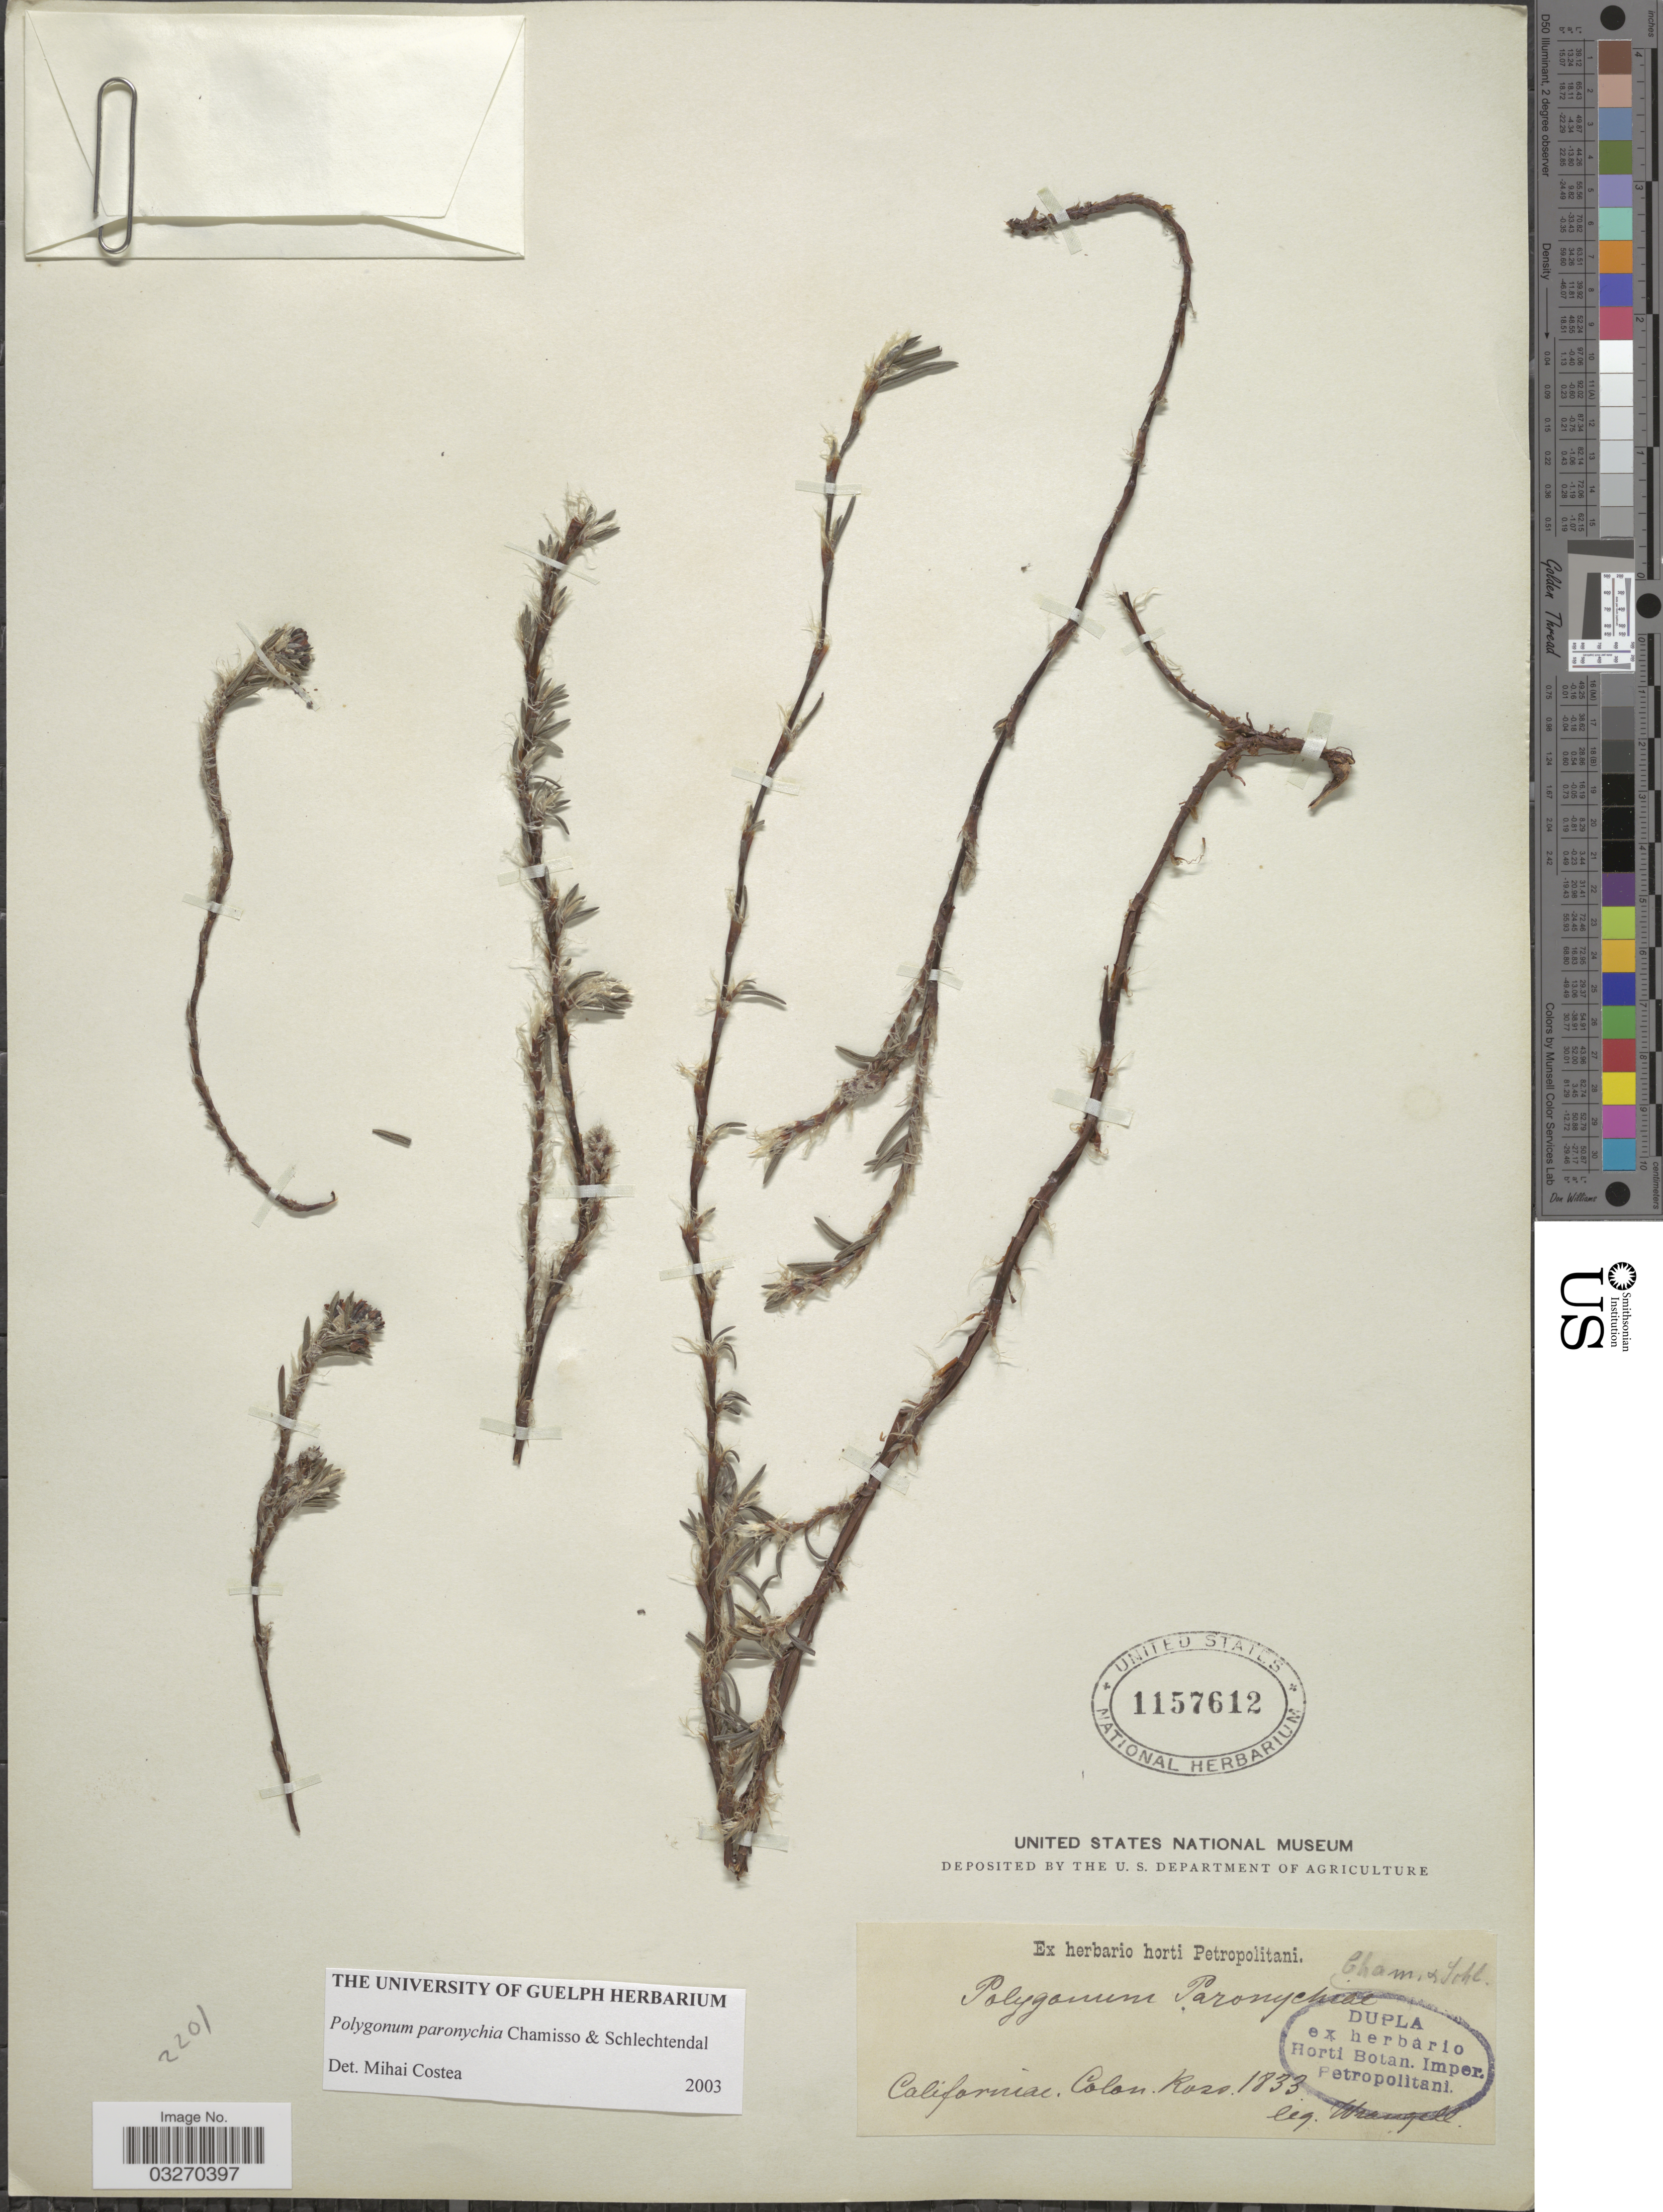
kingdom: Plantae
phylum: Tracheophyta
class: Magnoliopsida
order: Caryophyllales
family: Polygonaceae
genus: Polygonum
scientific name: Polygonum paronychia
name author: Cham. & Schltdl.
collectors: Wrangell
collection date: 1833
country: United States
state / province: California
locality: Colon. Ross.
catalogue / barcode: US 1157612